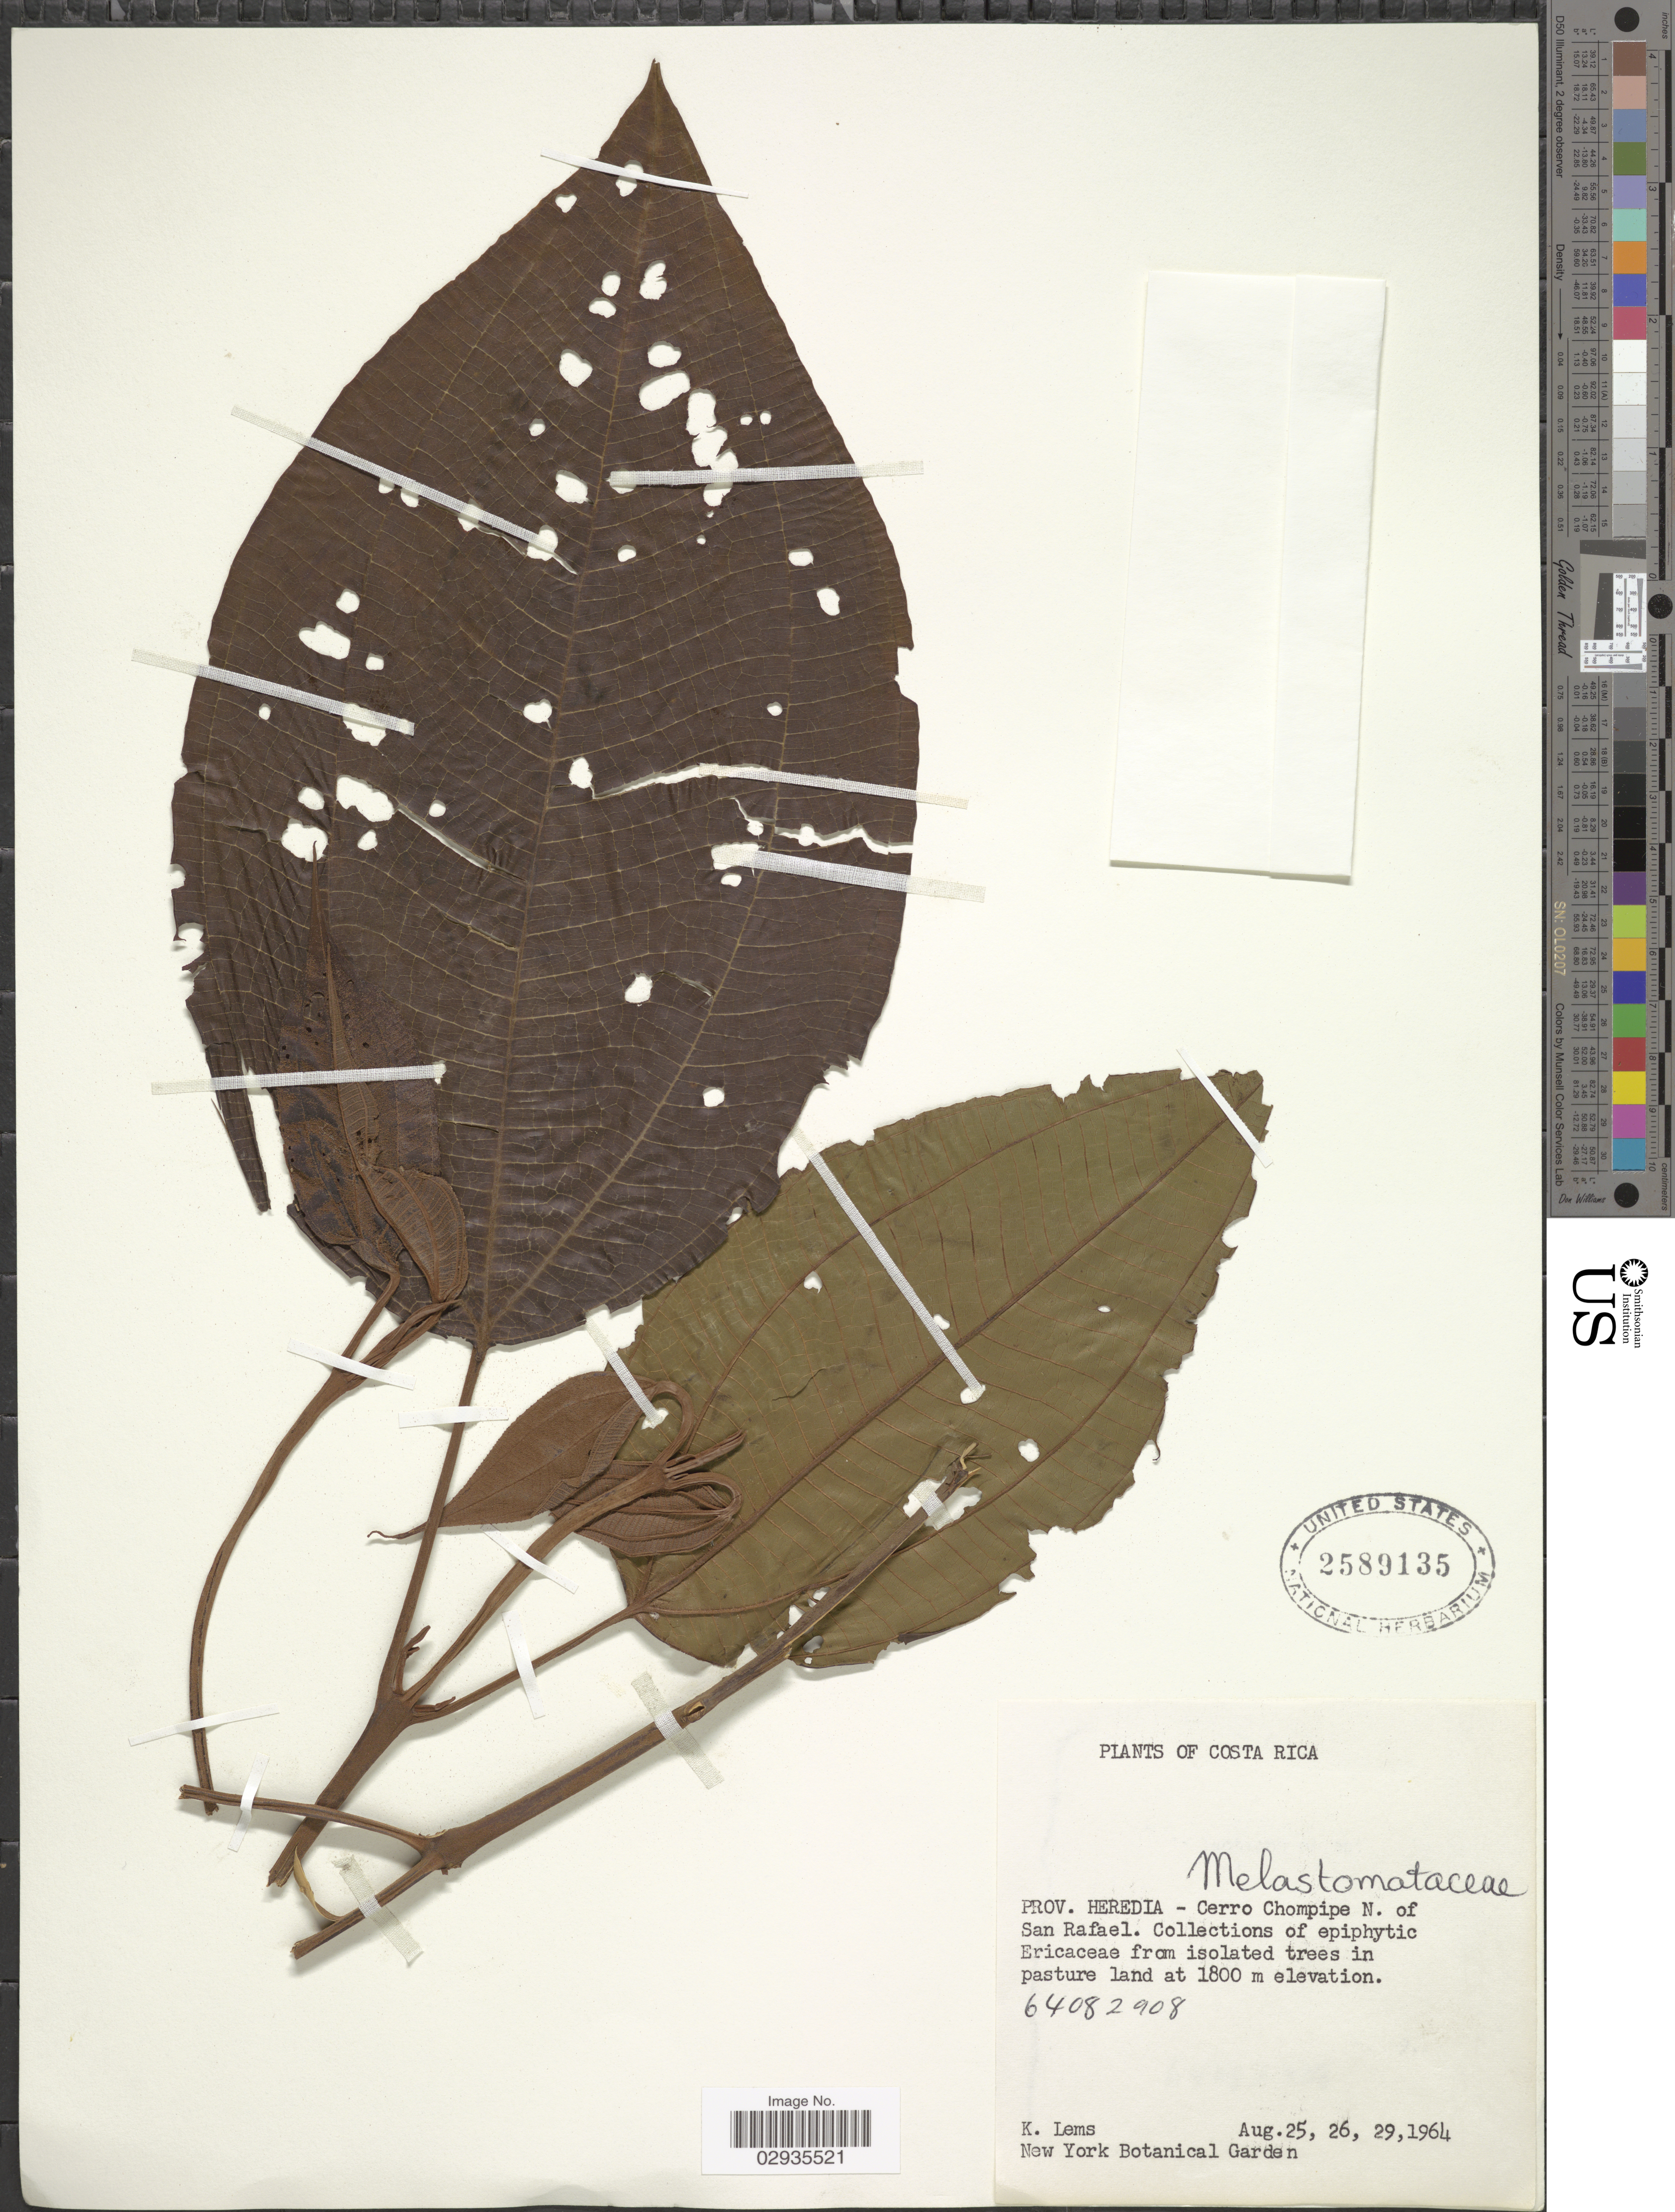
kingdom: Plantae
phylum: Tracheophyta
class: Magnoliopsida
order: Myrtales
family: Melastomataceae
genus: Miconia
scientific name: Miconia sp.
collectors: K. Lems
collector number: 64082908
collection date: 1964-08-25/1964-08-29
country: Costa Rica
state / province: Heredia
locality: Cerro Chompipe N. of San Rafael.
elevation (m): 1800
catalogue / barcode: US 2589135